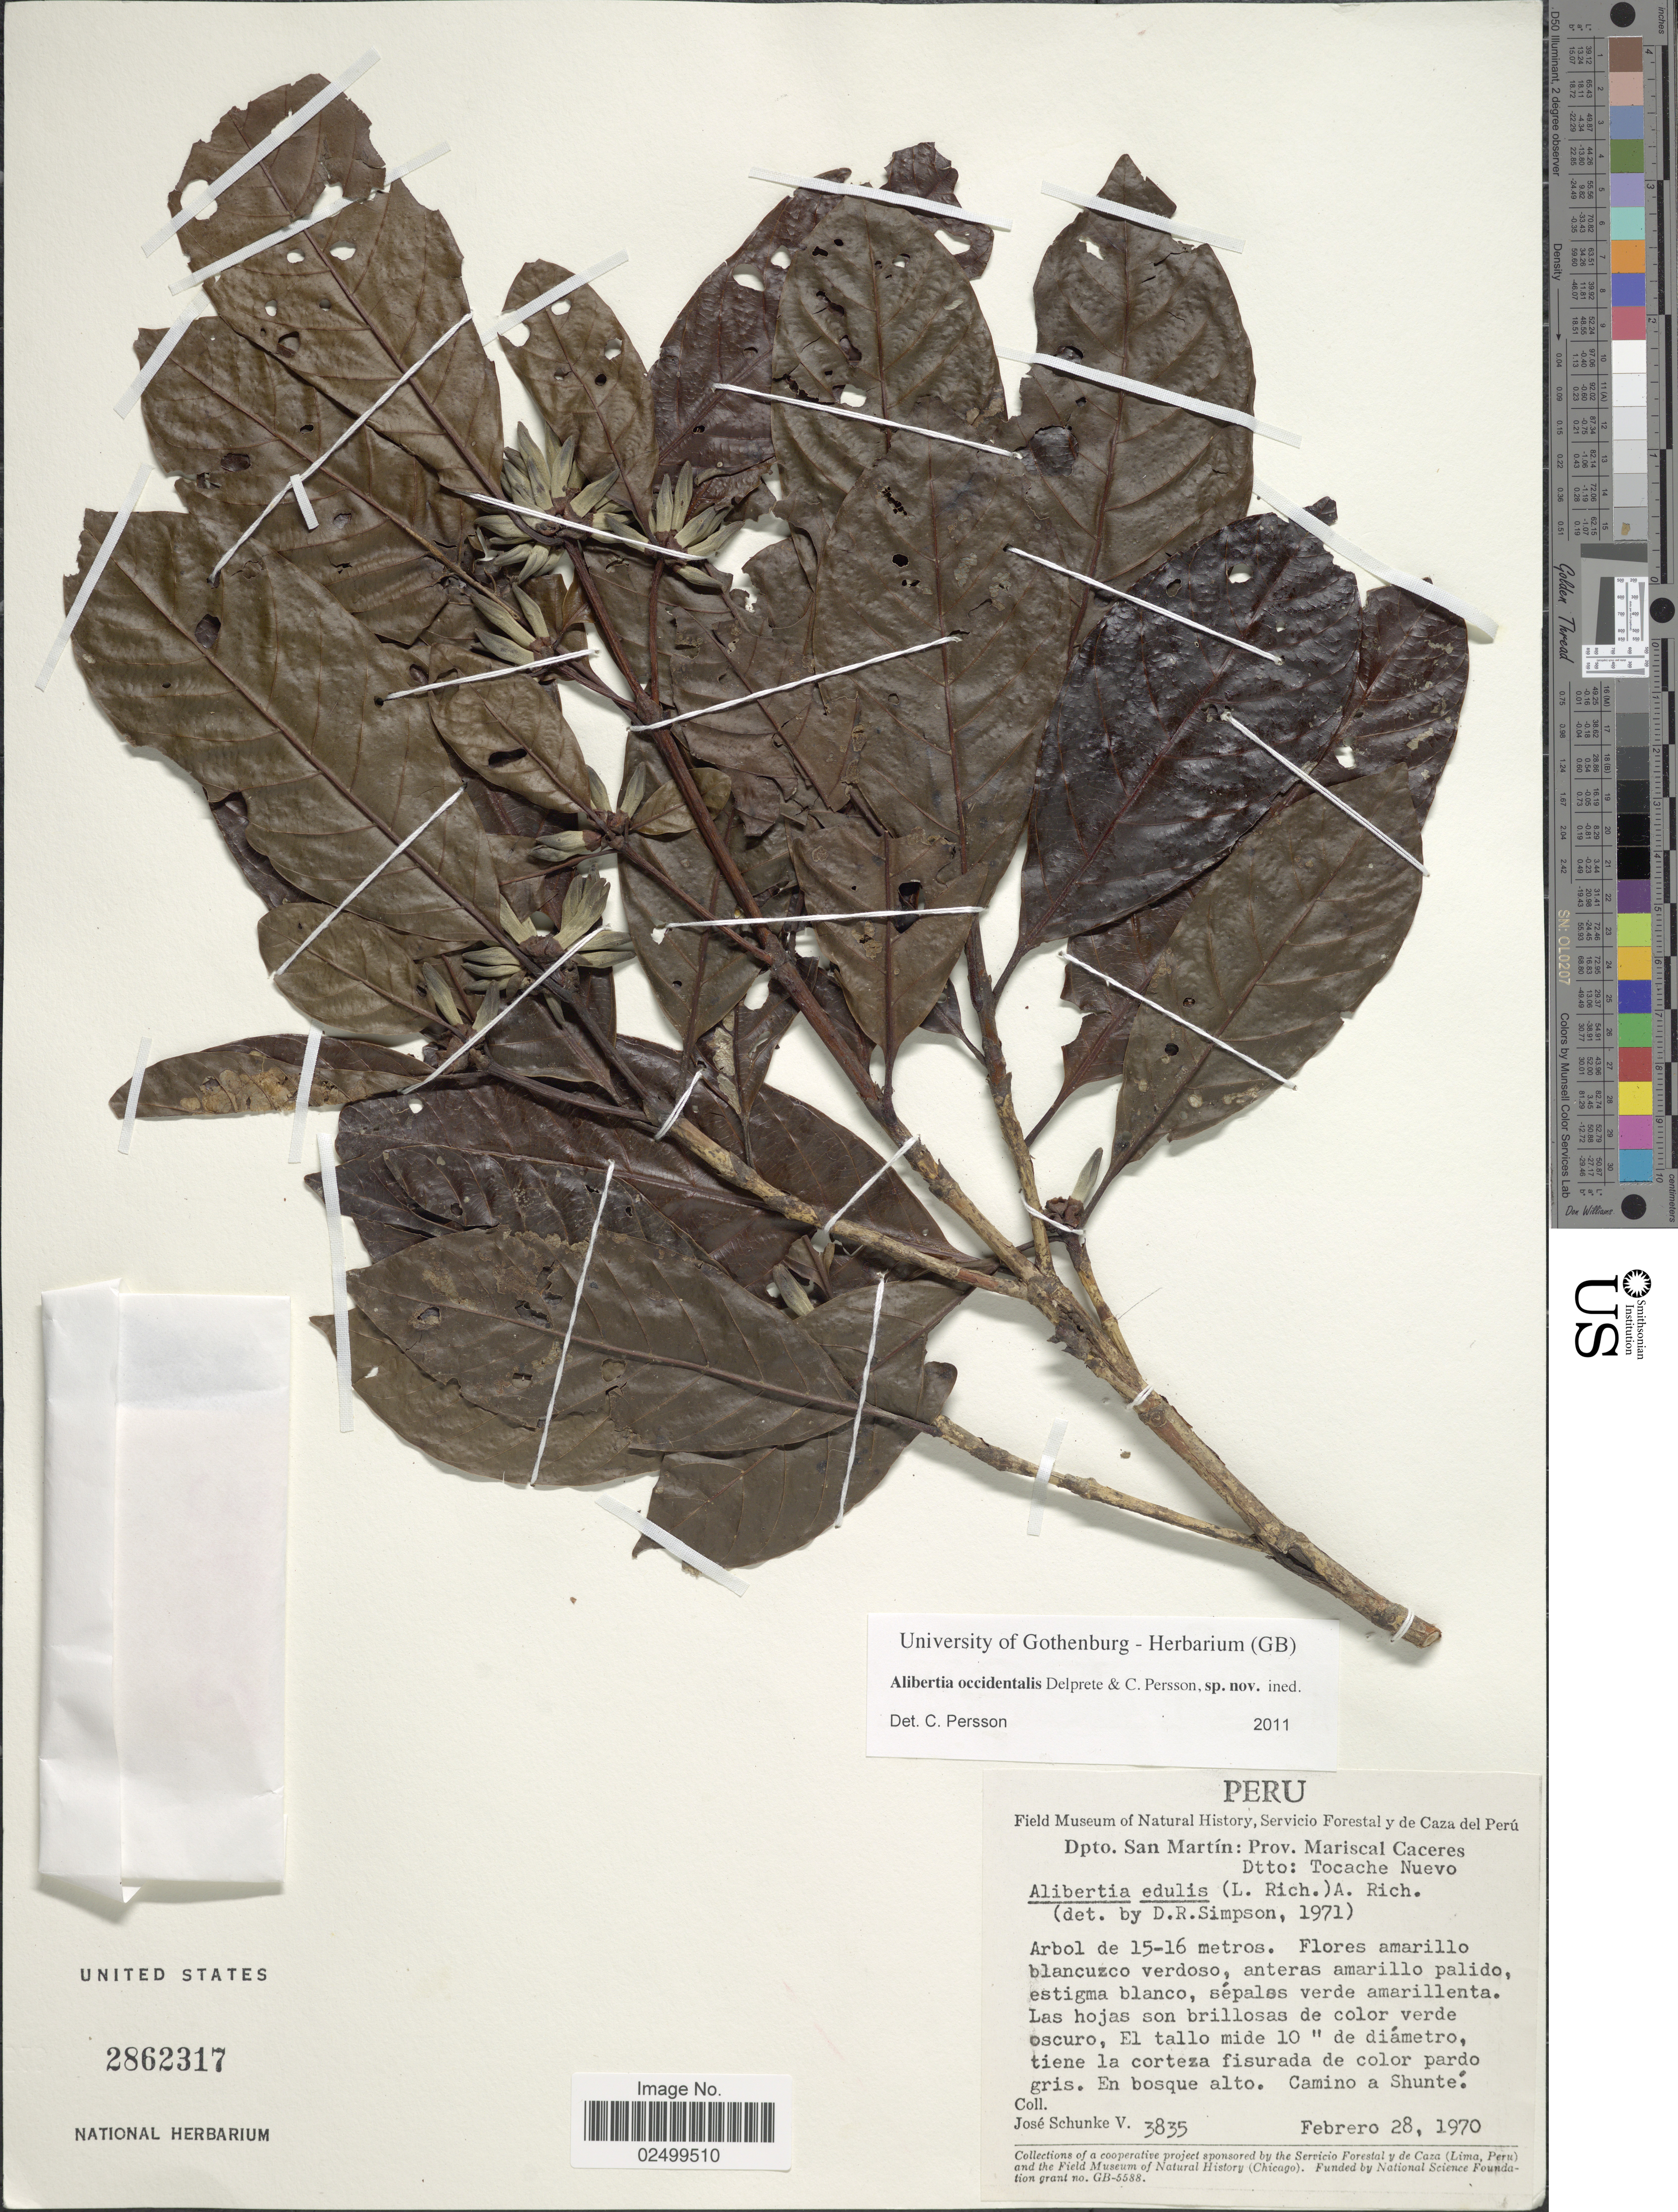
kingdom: Plantae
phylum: Tracheophyta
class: Magnoliopsida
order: Gentianales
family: Rubiaceae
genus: Alibertia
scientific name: Alibertia occidentalis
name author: Delprete & C. Persson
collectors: J. Schunke Vigo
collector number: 3835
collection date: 1970-01-28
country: Peru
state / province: San Martín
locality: Dpto. San Martín: Prov. Mariscal Caceres Dtto: Tocache Nuevo, En bosque alto. Camino a Shunté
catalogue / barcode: US 2862317